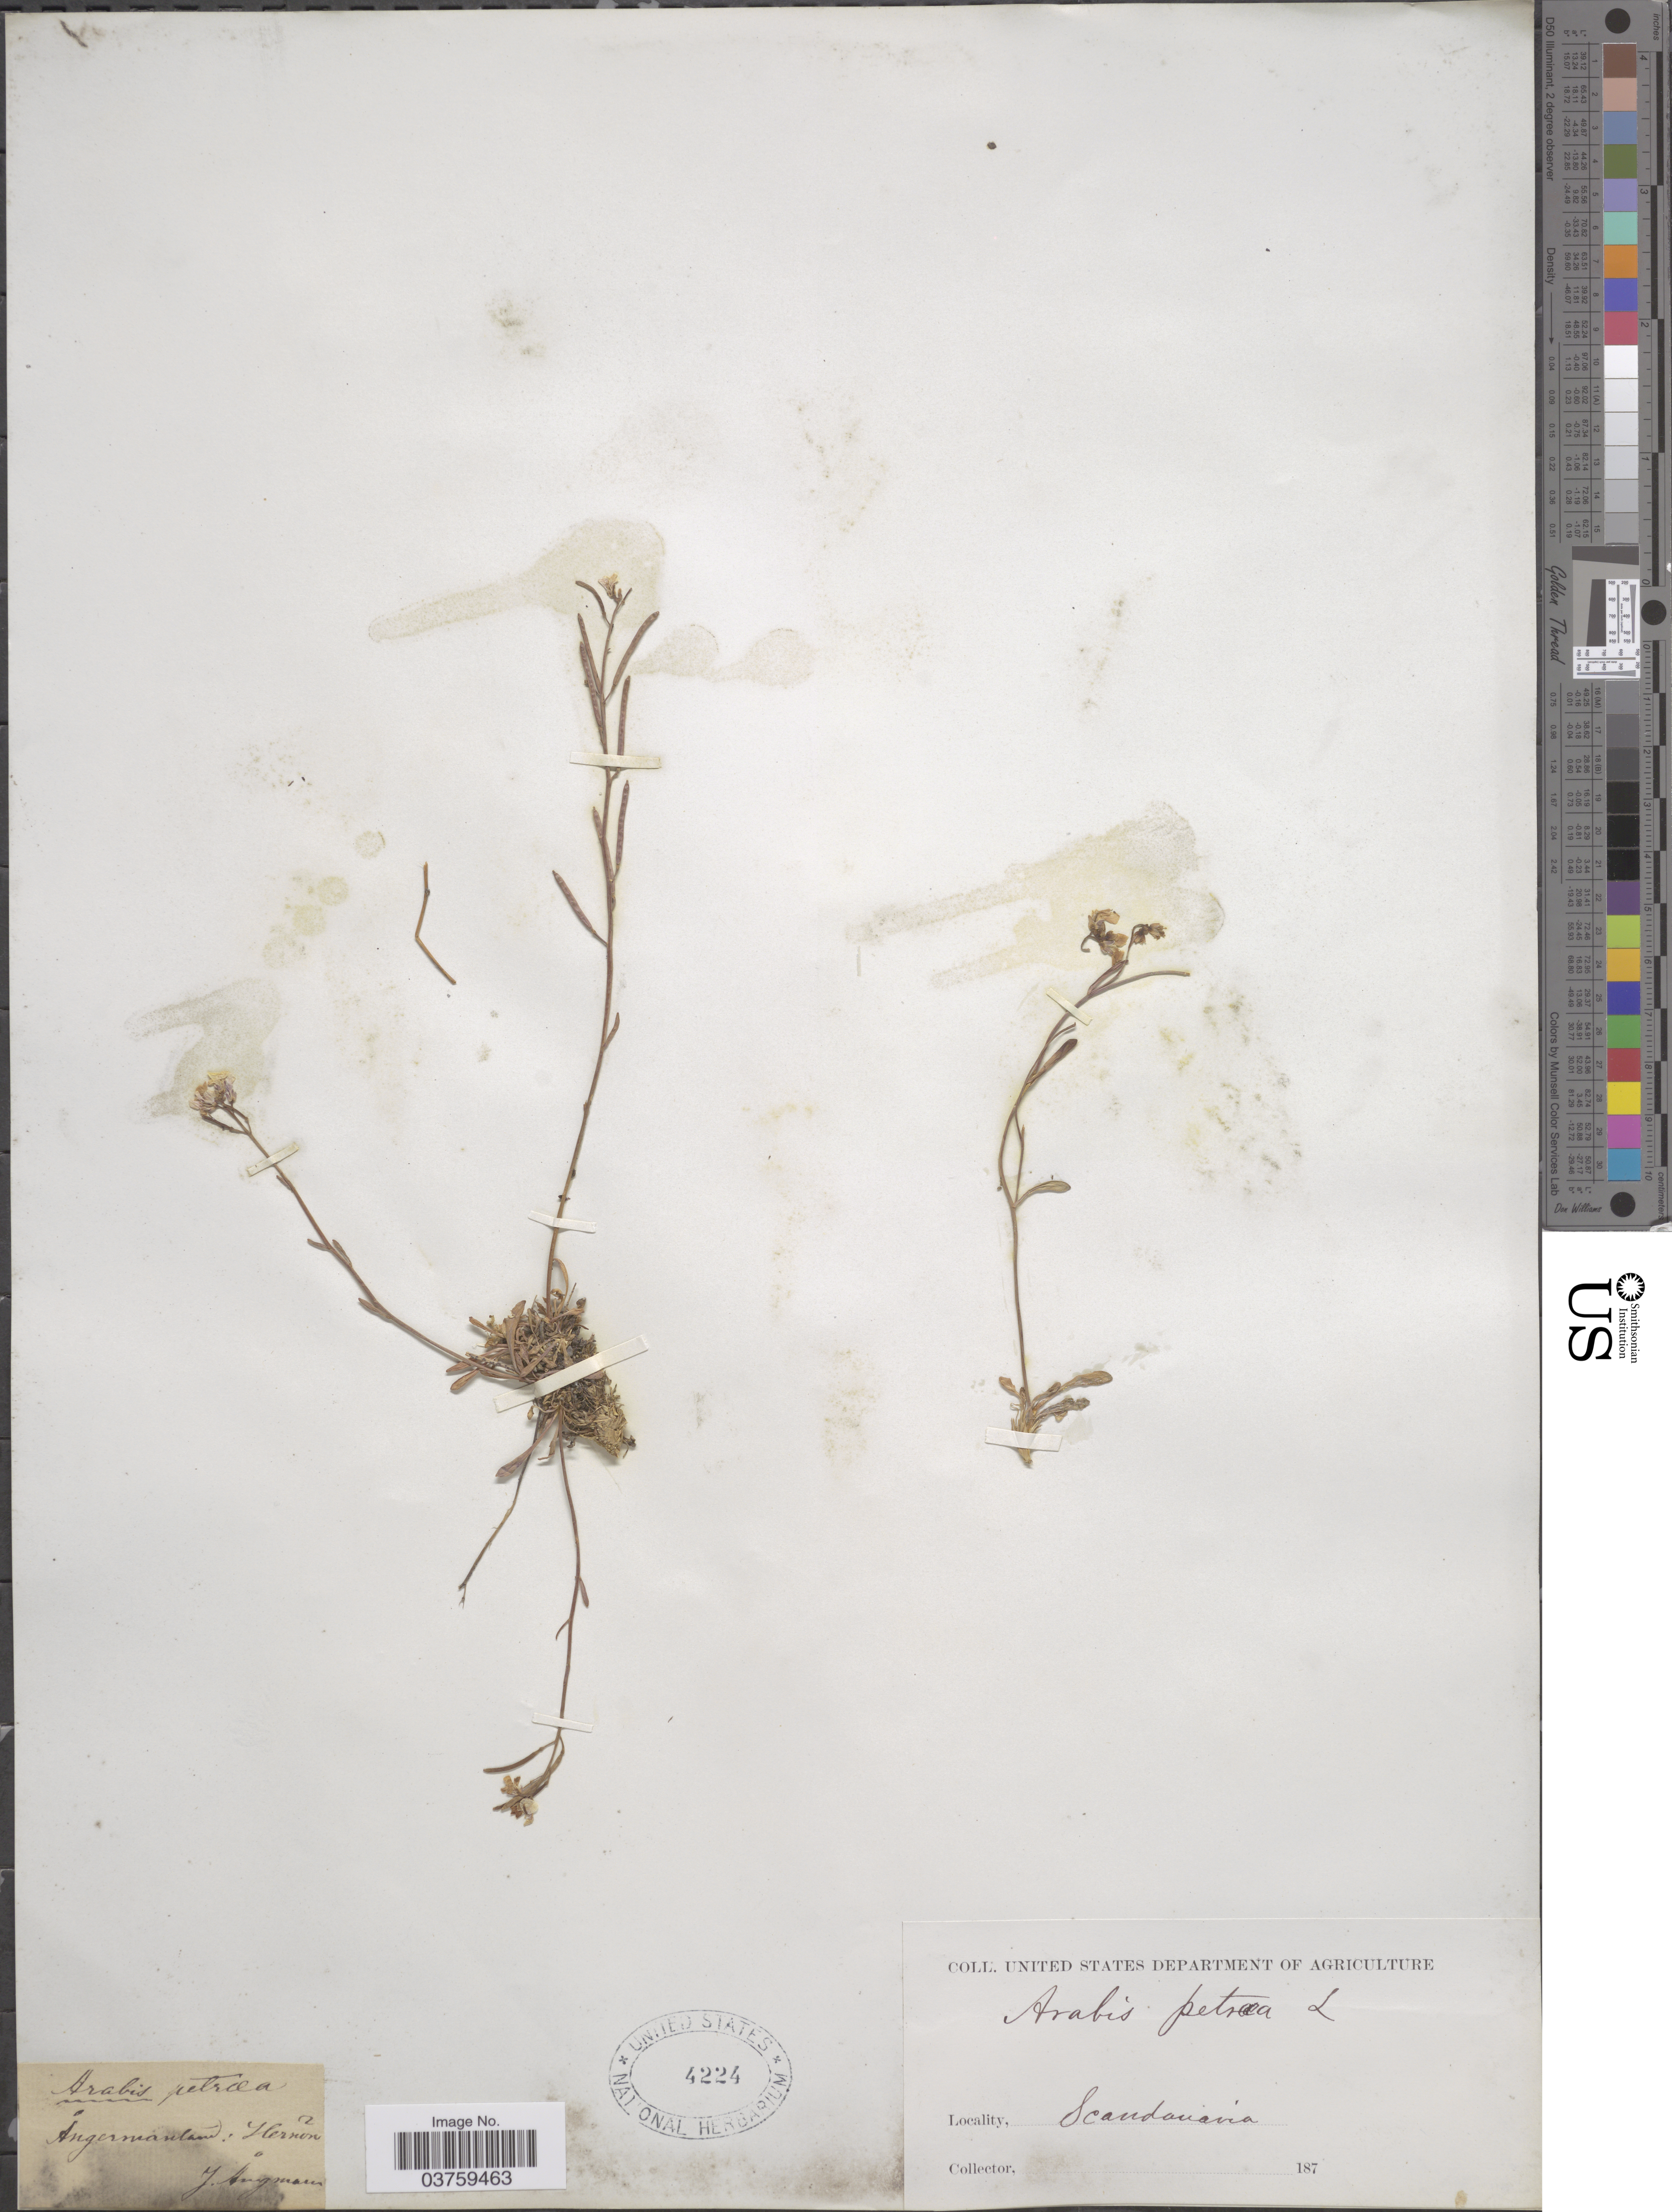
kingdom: Plantae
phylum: Tracheophyta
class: Magnoliopsida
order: Brassicales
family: Brassicaceae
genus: Arabis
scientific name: Arabis petraea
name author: (L.) Lam.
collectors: J. Angman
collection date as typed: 187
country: Sweden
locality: Scandanavia. Ångermanland: Hernon.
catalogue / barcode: US 4224